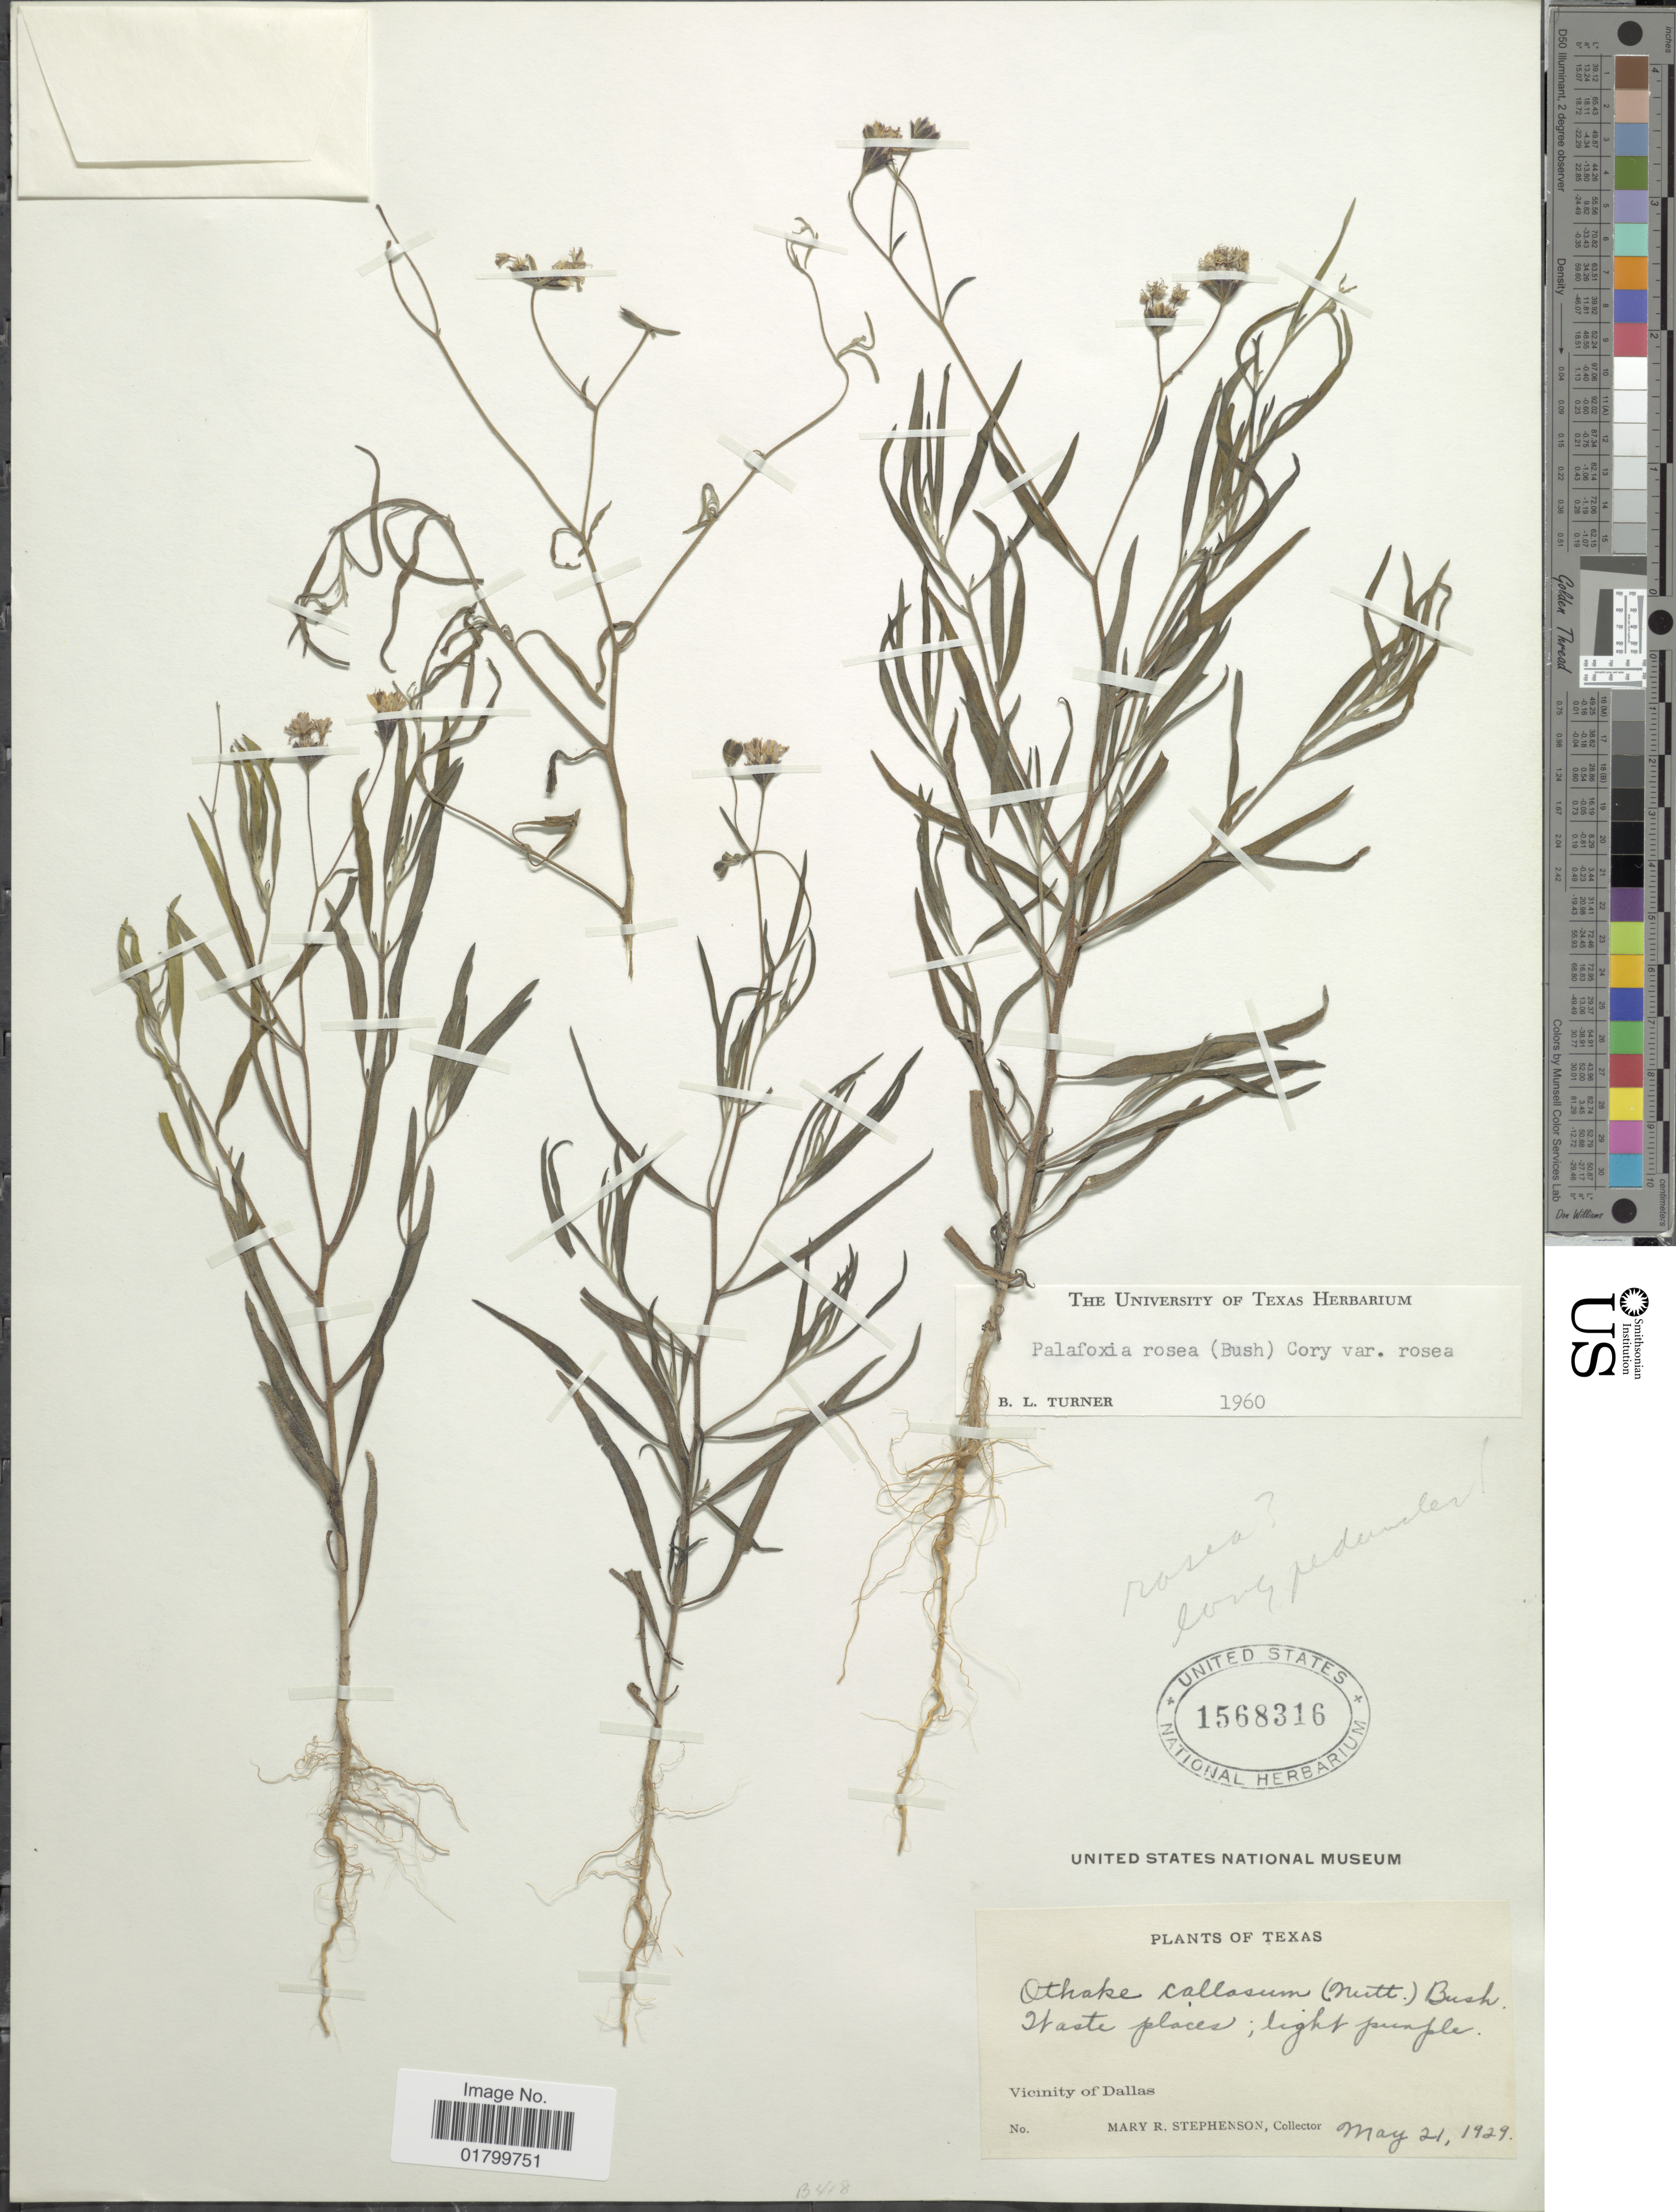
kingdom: Plantae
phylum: Tracheophyta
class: Magnoliopsida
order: Asterales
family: Asteraceae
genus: Palafoxia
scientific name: Palafoxia rosea var. rosea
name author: (Bush) Cory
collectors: M. Stephenson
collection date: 1929-05-21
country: United States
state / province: Texas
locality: Vicinity of Dallas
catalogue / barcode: US 1568316